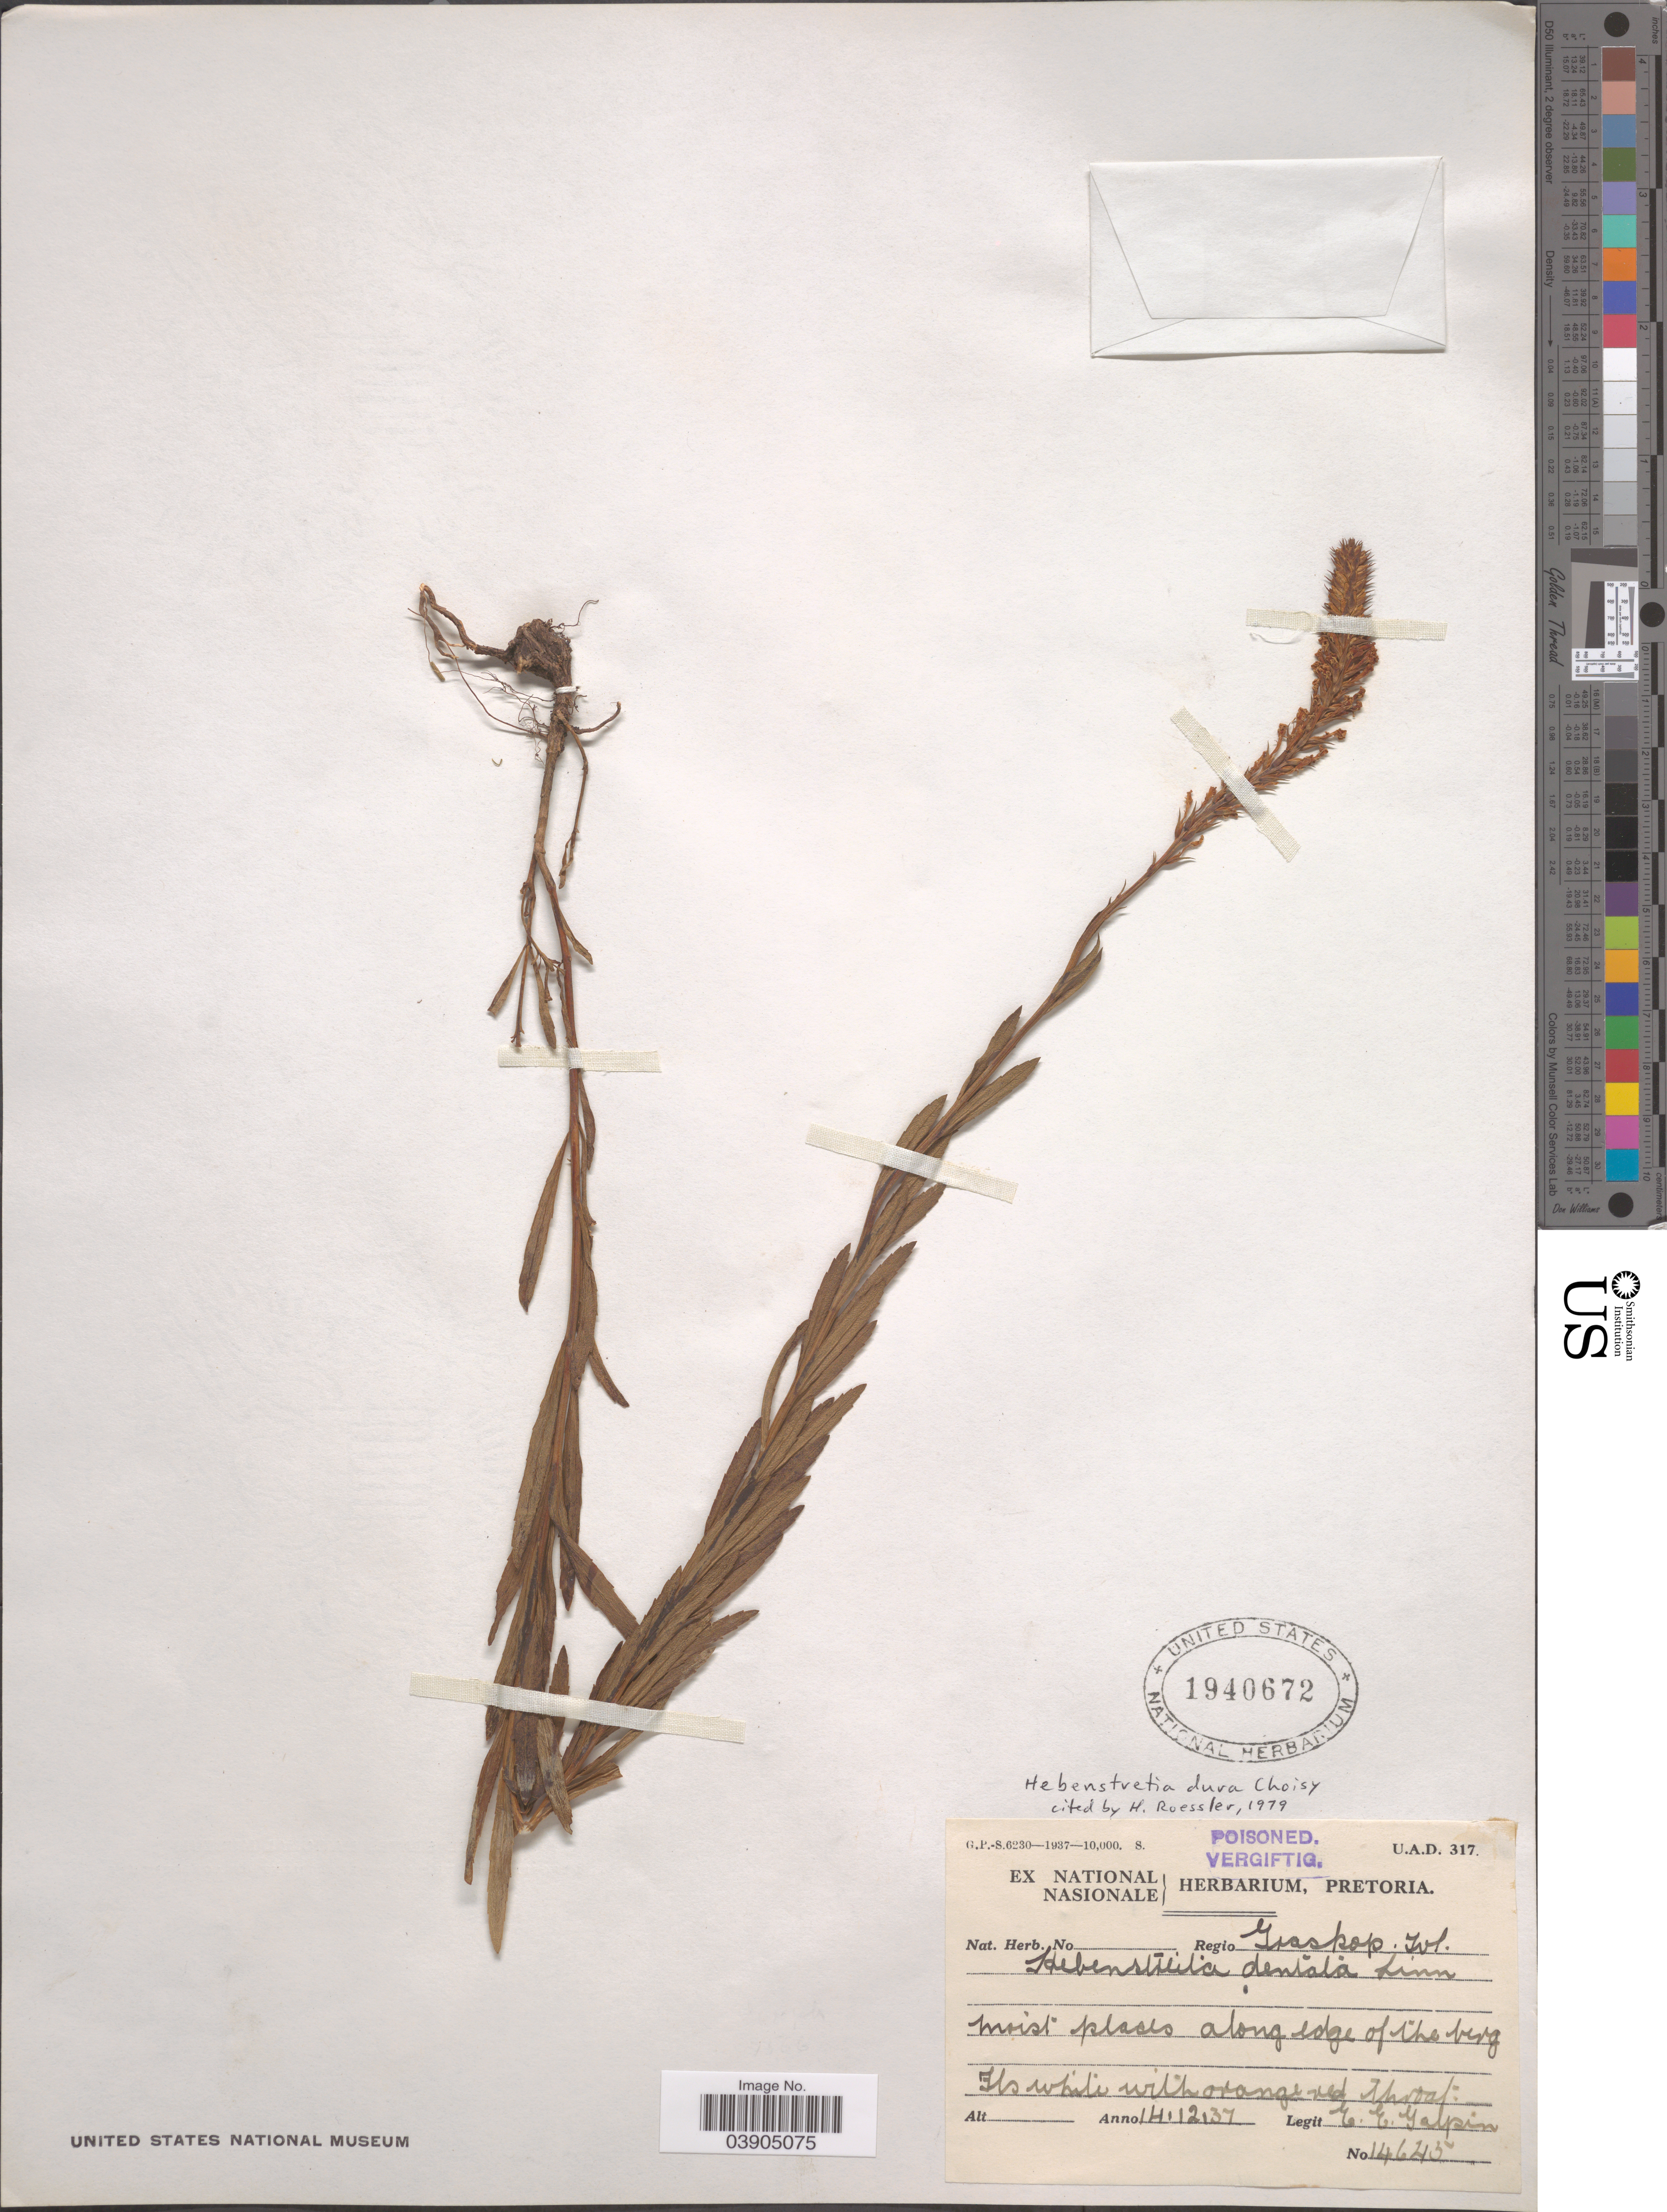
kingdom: Plantae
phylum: Tracheophyta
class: Magnoliopsida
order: Lamiales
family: Scrophulariaceae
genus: Hebenstretia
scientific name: Hebenstretia dura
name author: Choisy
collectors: E. Galpin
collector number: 14643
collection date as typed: Transcribed d/m/y: 14/12/37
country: South Africa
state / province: Mpumalanga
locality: Regio Graskop Tvl. Along the edge of the berg.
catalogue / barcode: US 1940672